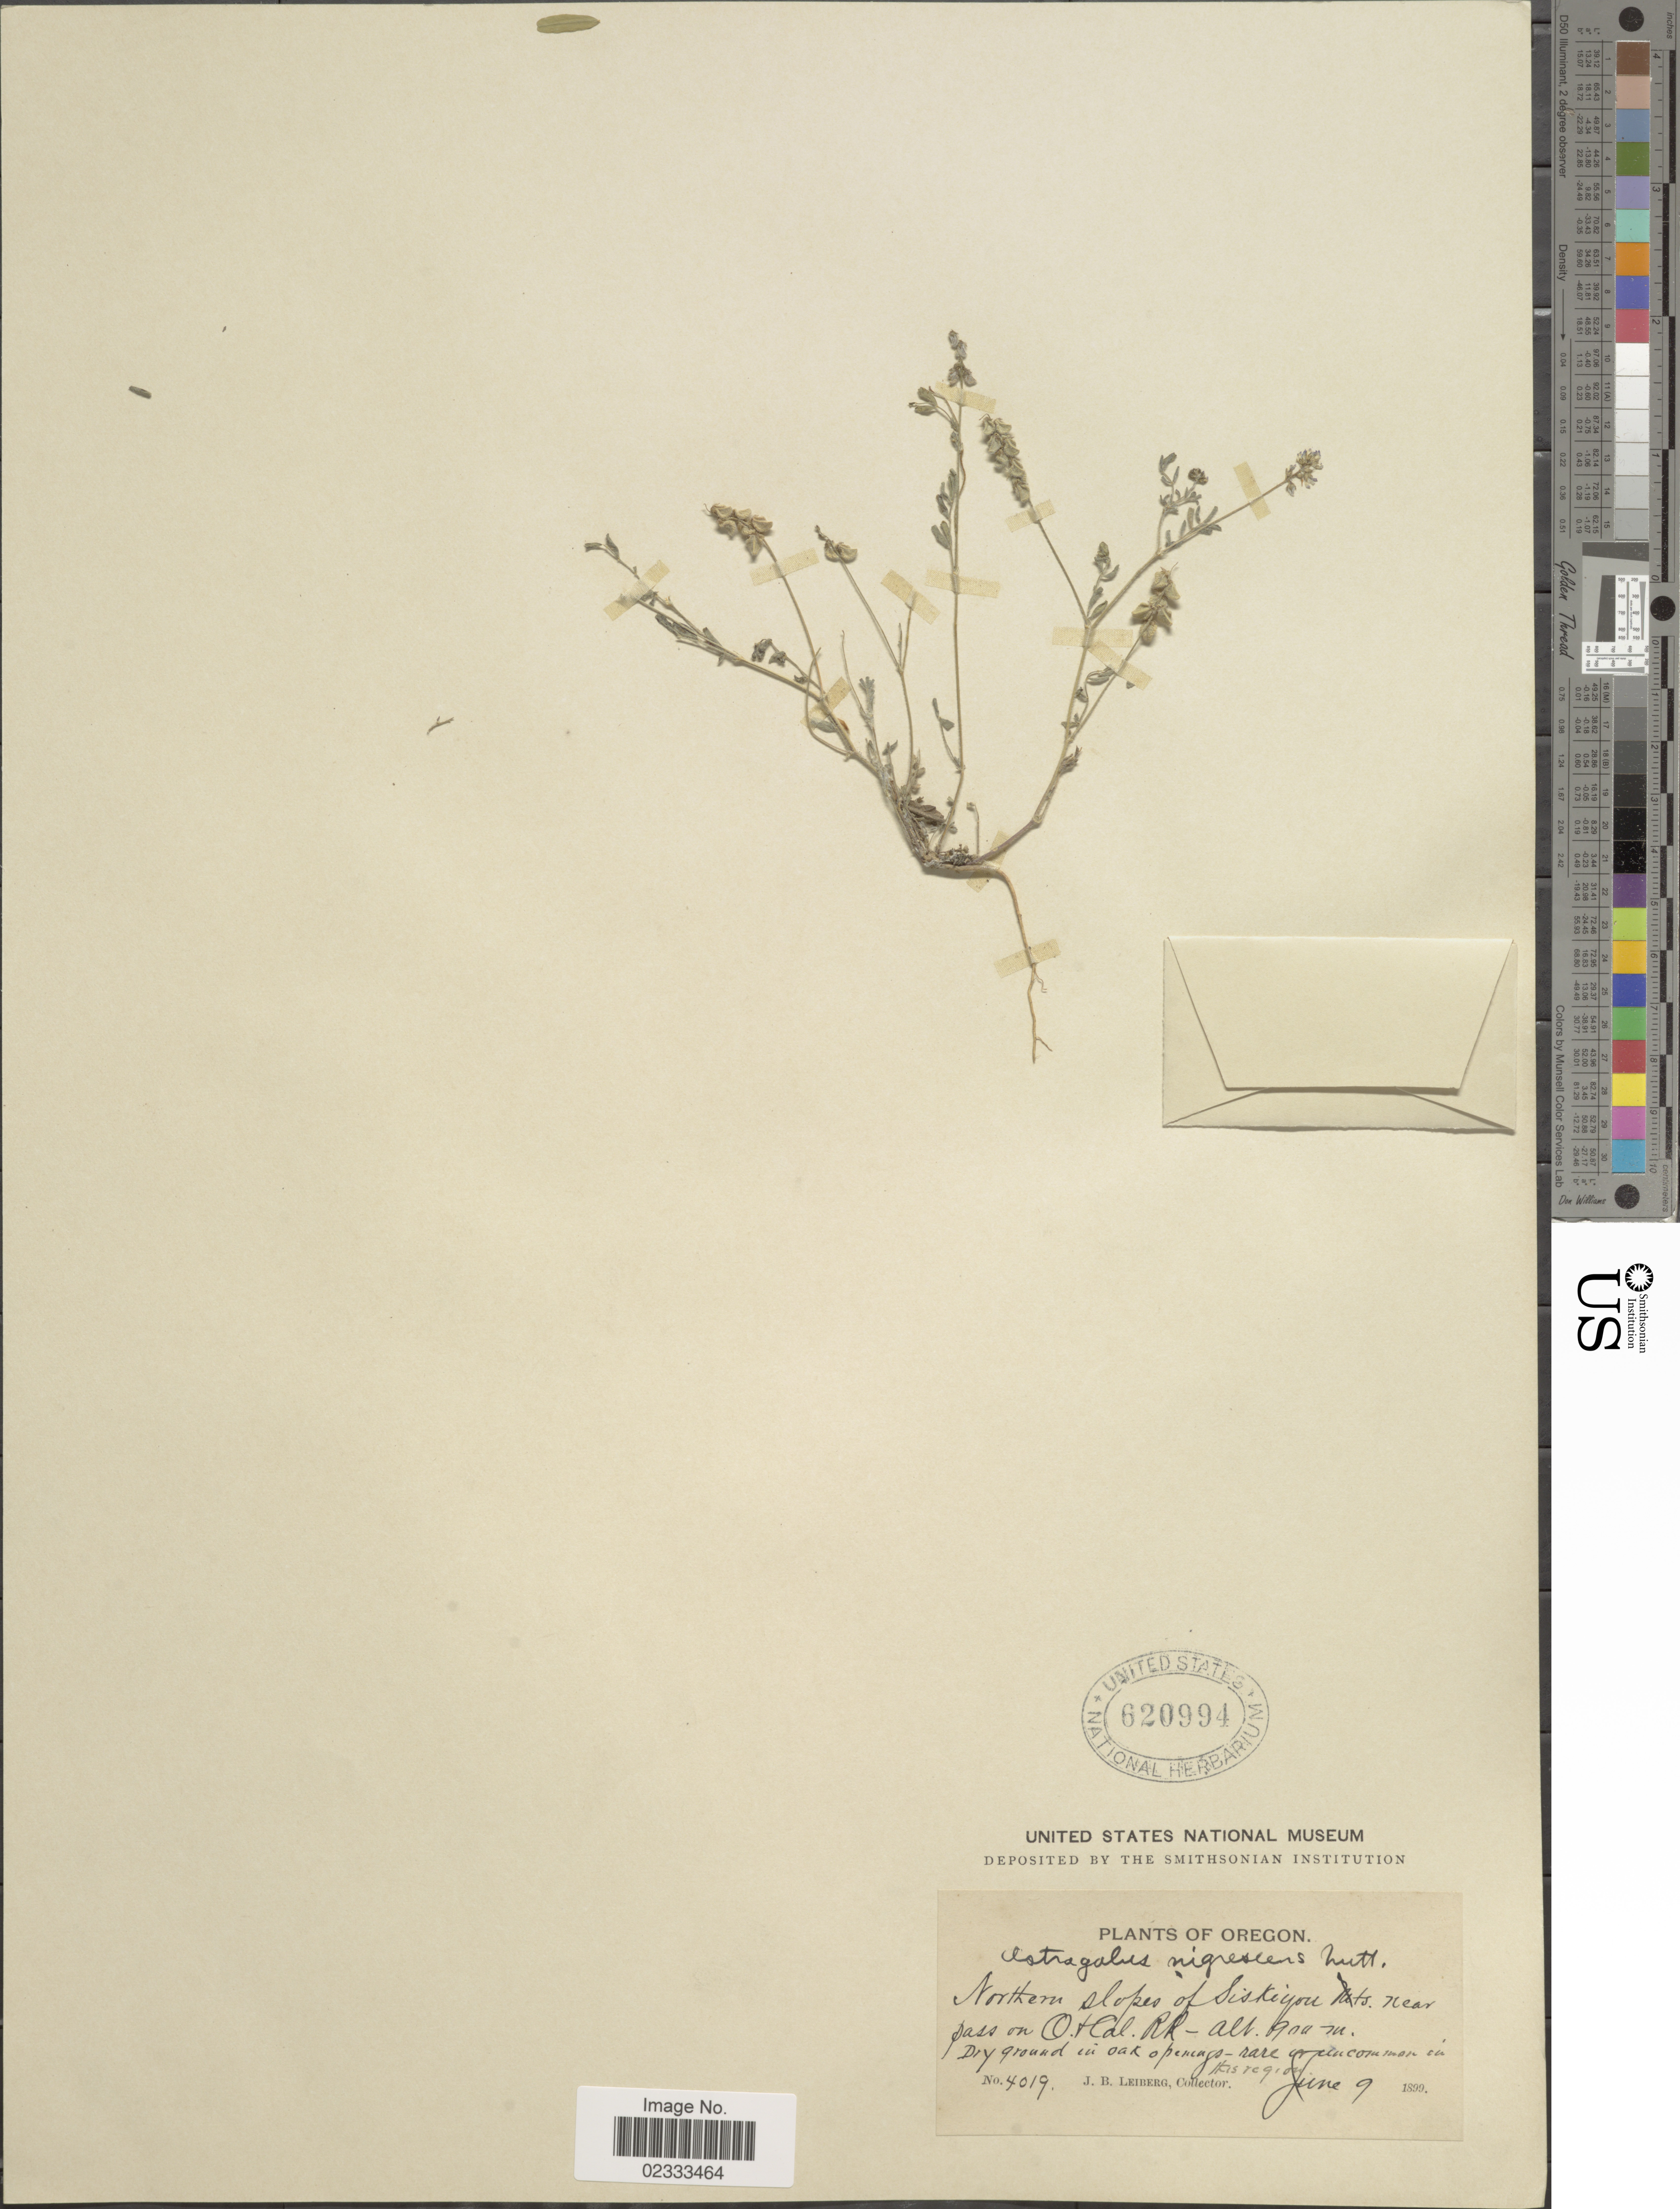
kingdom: Plantae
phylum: Tracheophyta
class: Magnoliopsida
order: Fabales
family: Fabaceae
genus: Astragalus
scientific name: Astragalus nigrescens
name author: Pall.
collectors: J. B. Leiberg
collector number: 4019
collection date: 1899-06-09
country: United States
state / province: Oregon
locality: Northern slopes of Siskiyou Mts.near pass on O. Hal. R.R., dry ground in oak openings.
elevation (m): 900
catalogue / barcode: US 620994